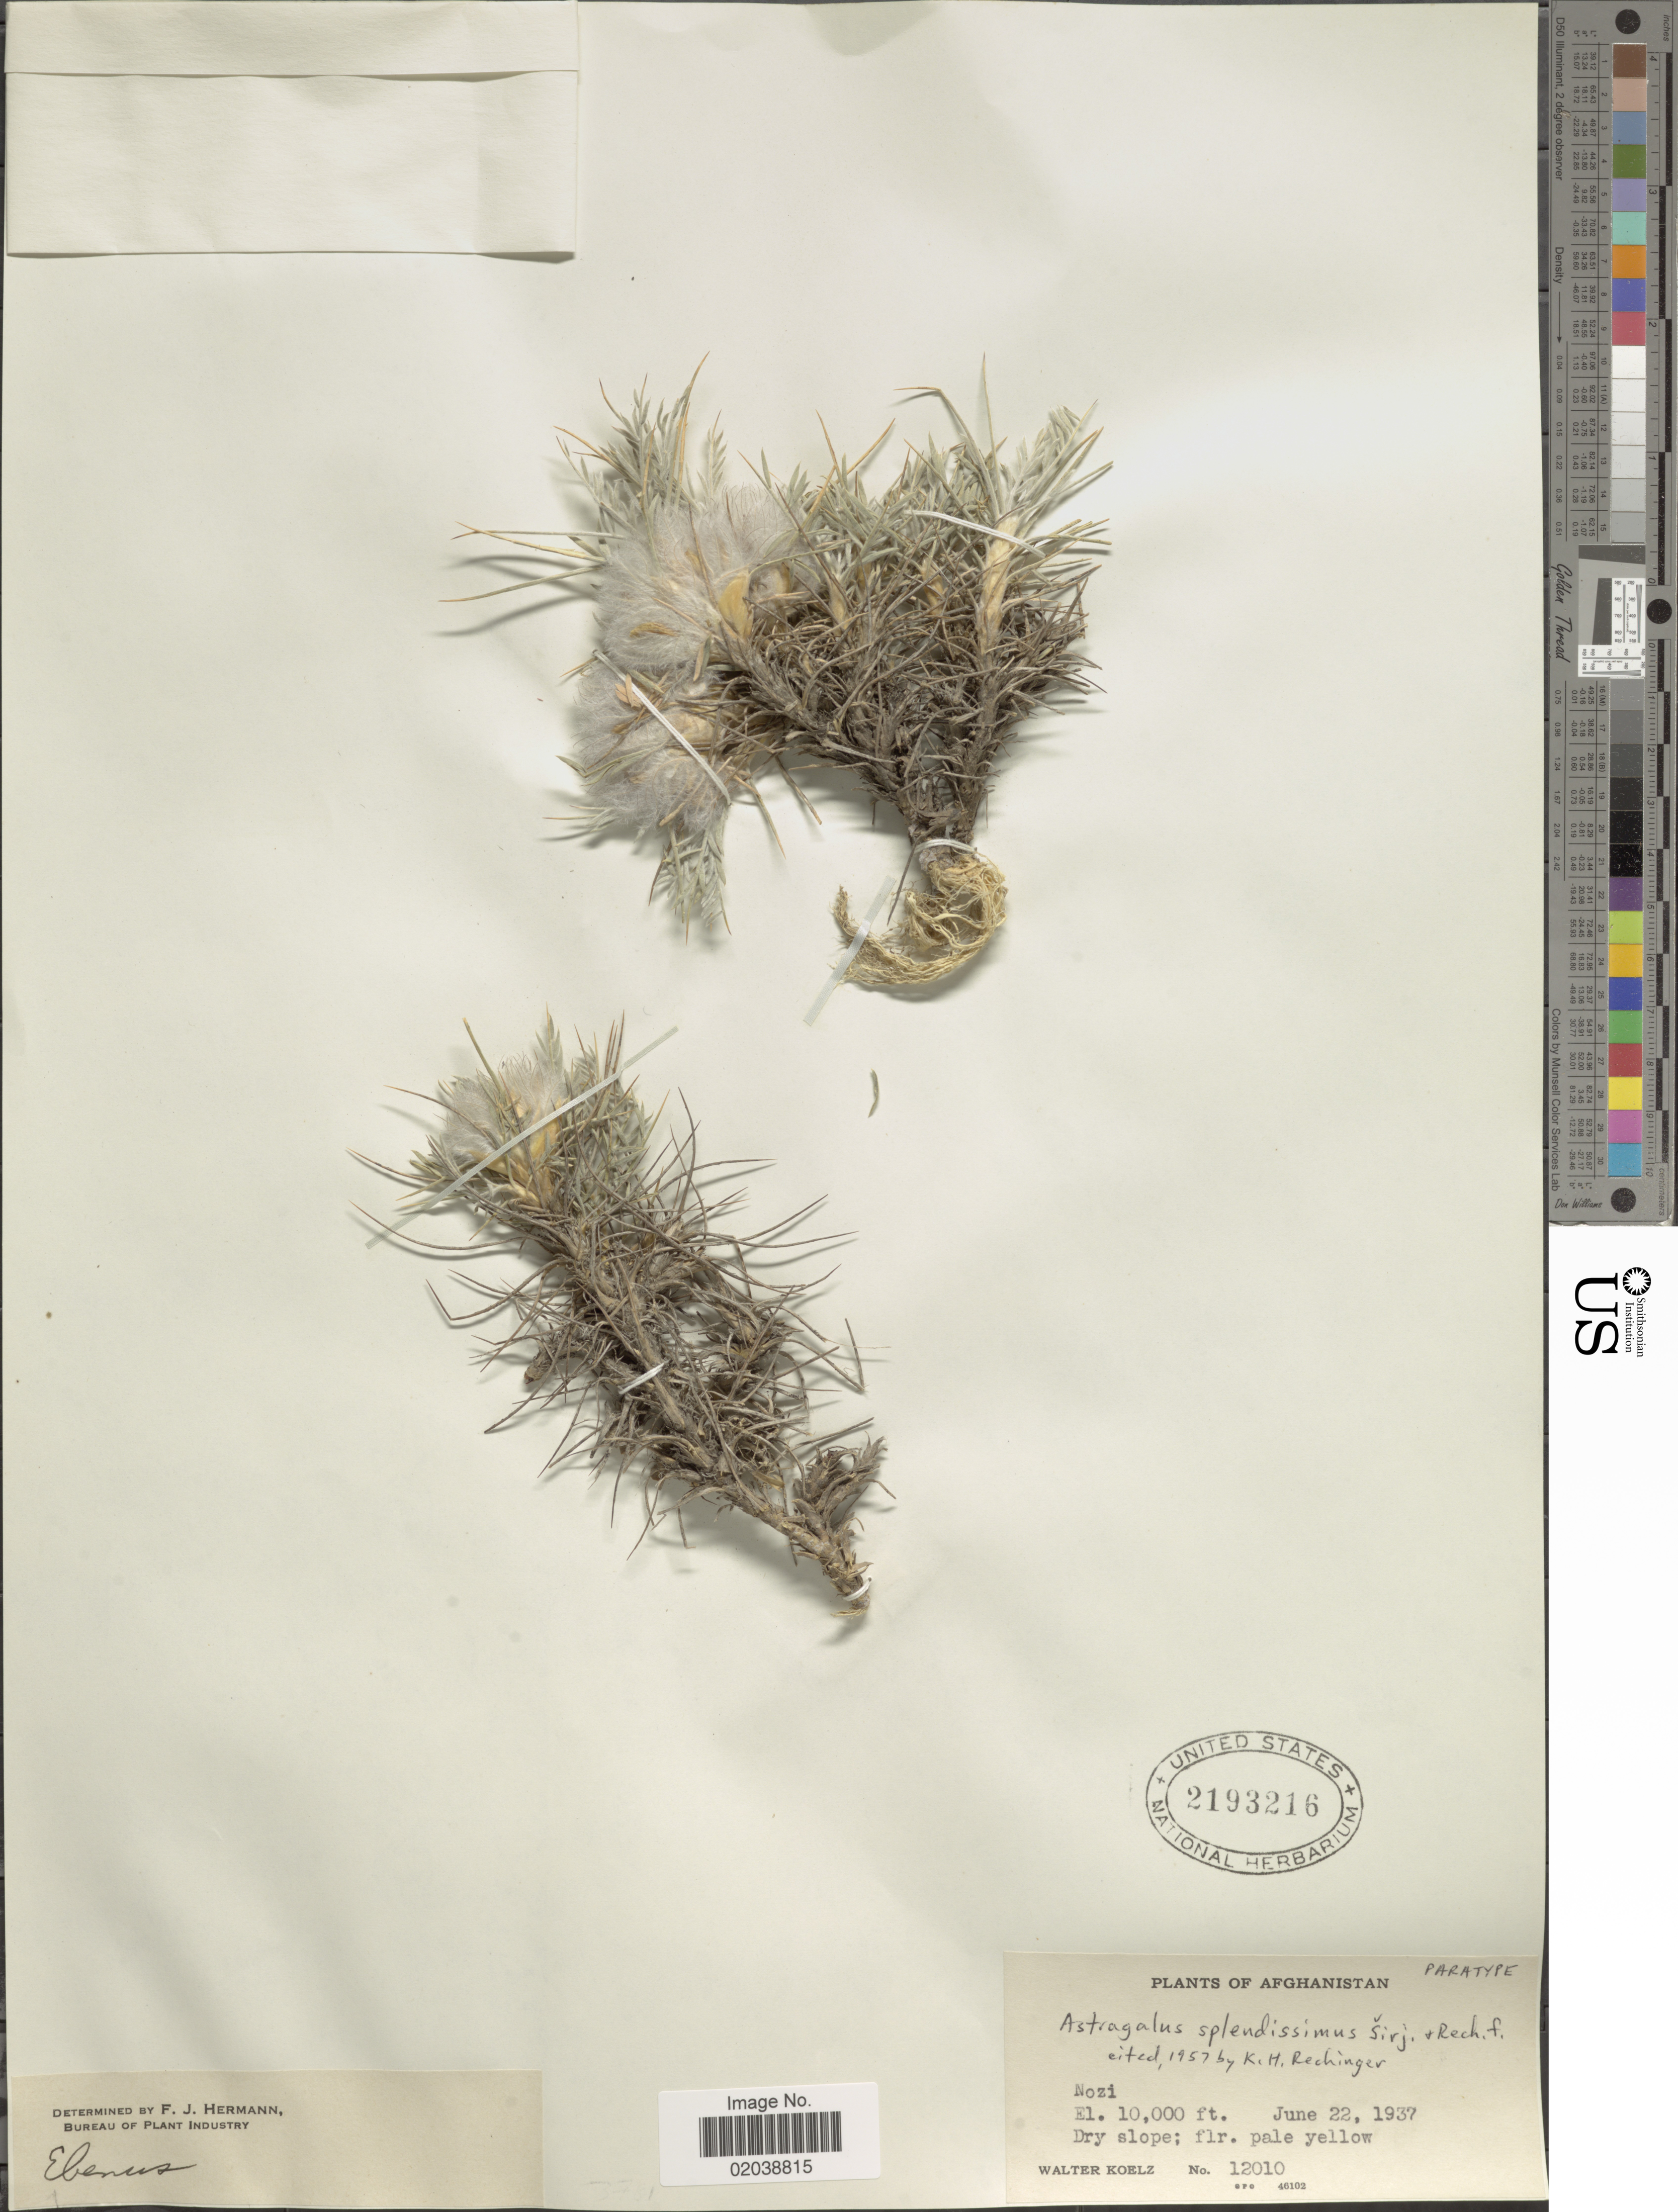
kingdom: Plantae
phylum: Tracheophyta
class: Magnoliopsida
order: Fabales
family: Fabaceae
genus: Astragalus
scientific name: Astragalus splendidissimus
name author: Širj. & Rech. f.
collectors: W. N. Koelz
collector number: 12010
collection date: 1937-06-22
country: Afghanistan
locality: Nozi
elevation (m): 3048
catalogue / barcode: US 2193216